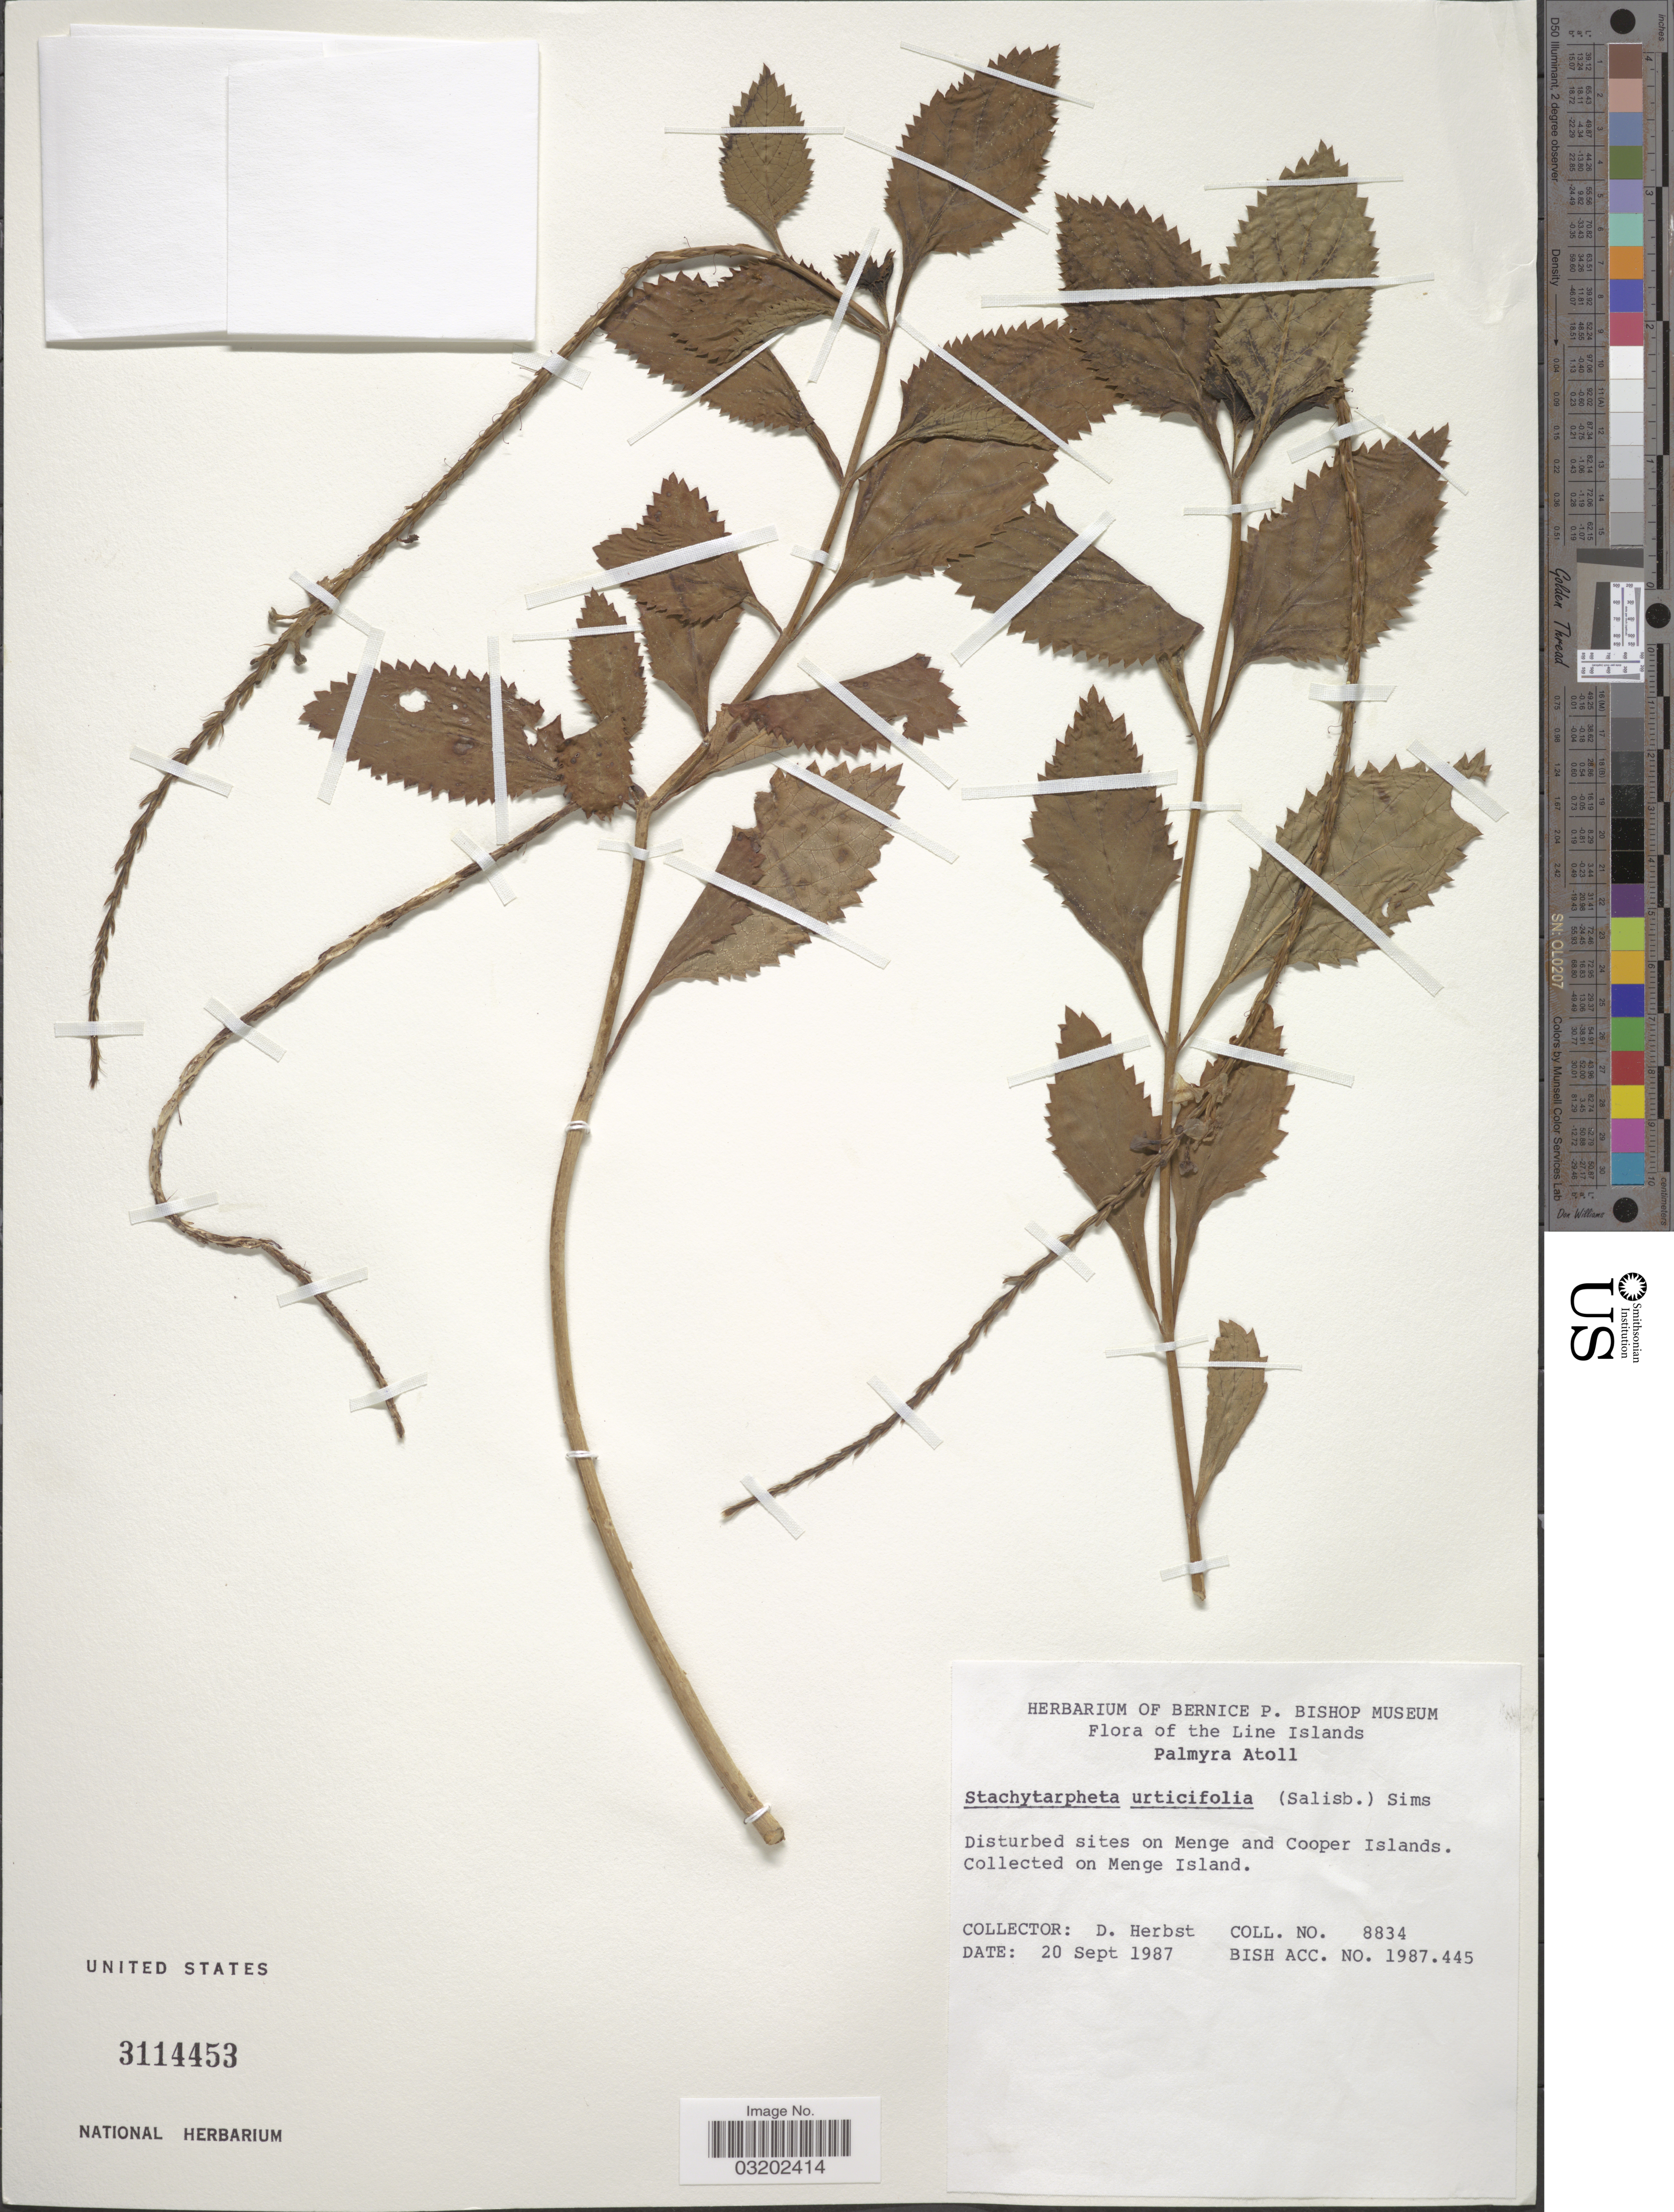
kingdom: Plantae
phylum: Tracheophyta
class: Magnoliopsida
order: Lamiales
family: Verbenaceae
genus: Stachytarpheta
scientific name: Stachytarpheta urticifolia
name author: Sims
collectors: D. Herbst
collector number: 8834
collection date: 1987-09-20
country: U.S. Administered Pacific Islands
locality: The Line Islands, Palmyra Atoll. Disturbed sites on Menge and Cooper Islands. Collected on Menge Island.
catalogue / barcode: US 3114453